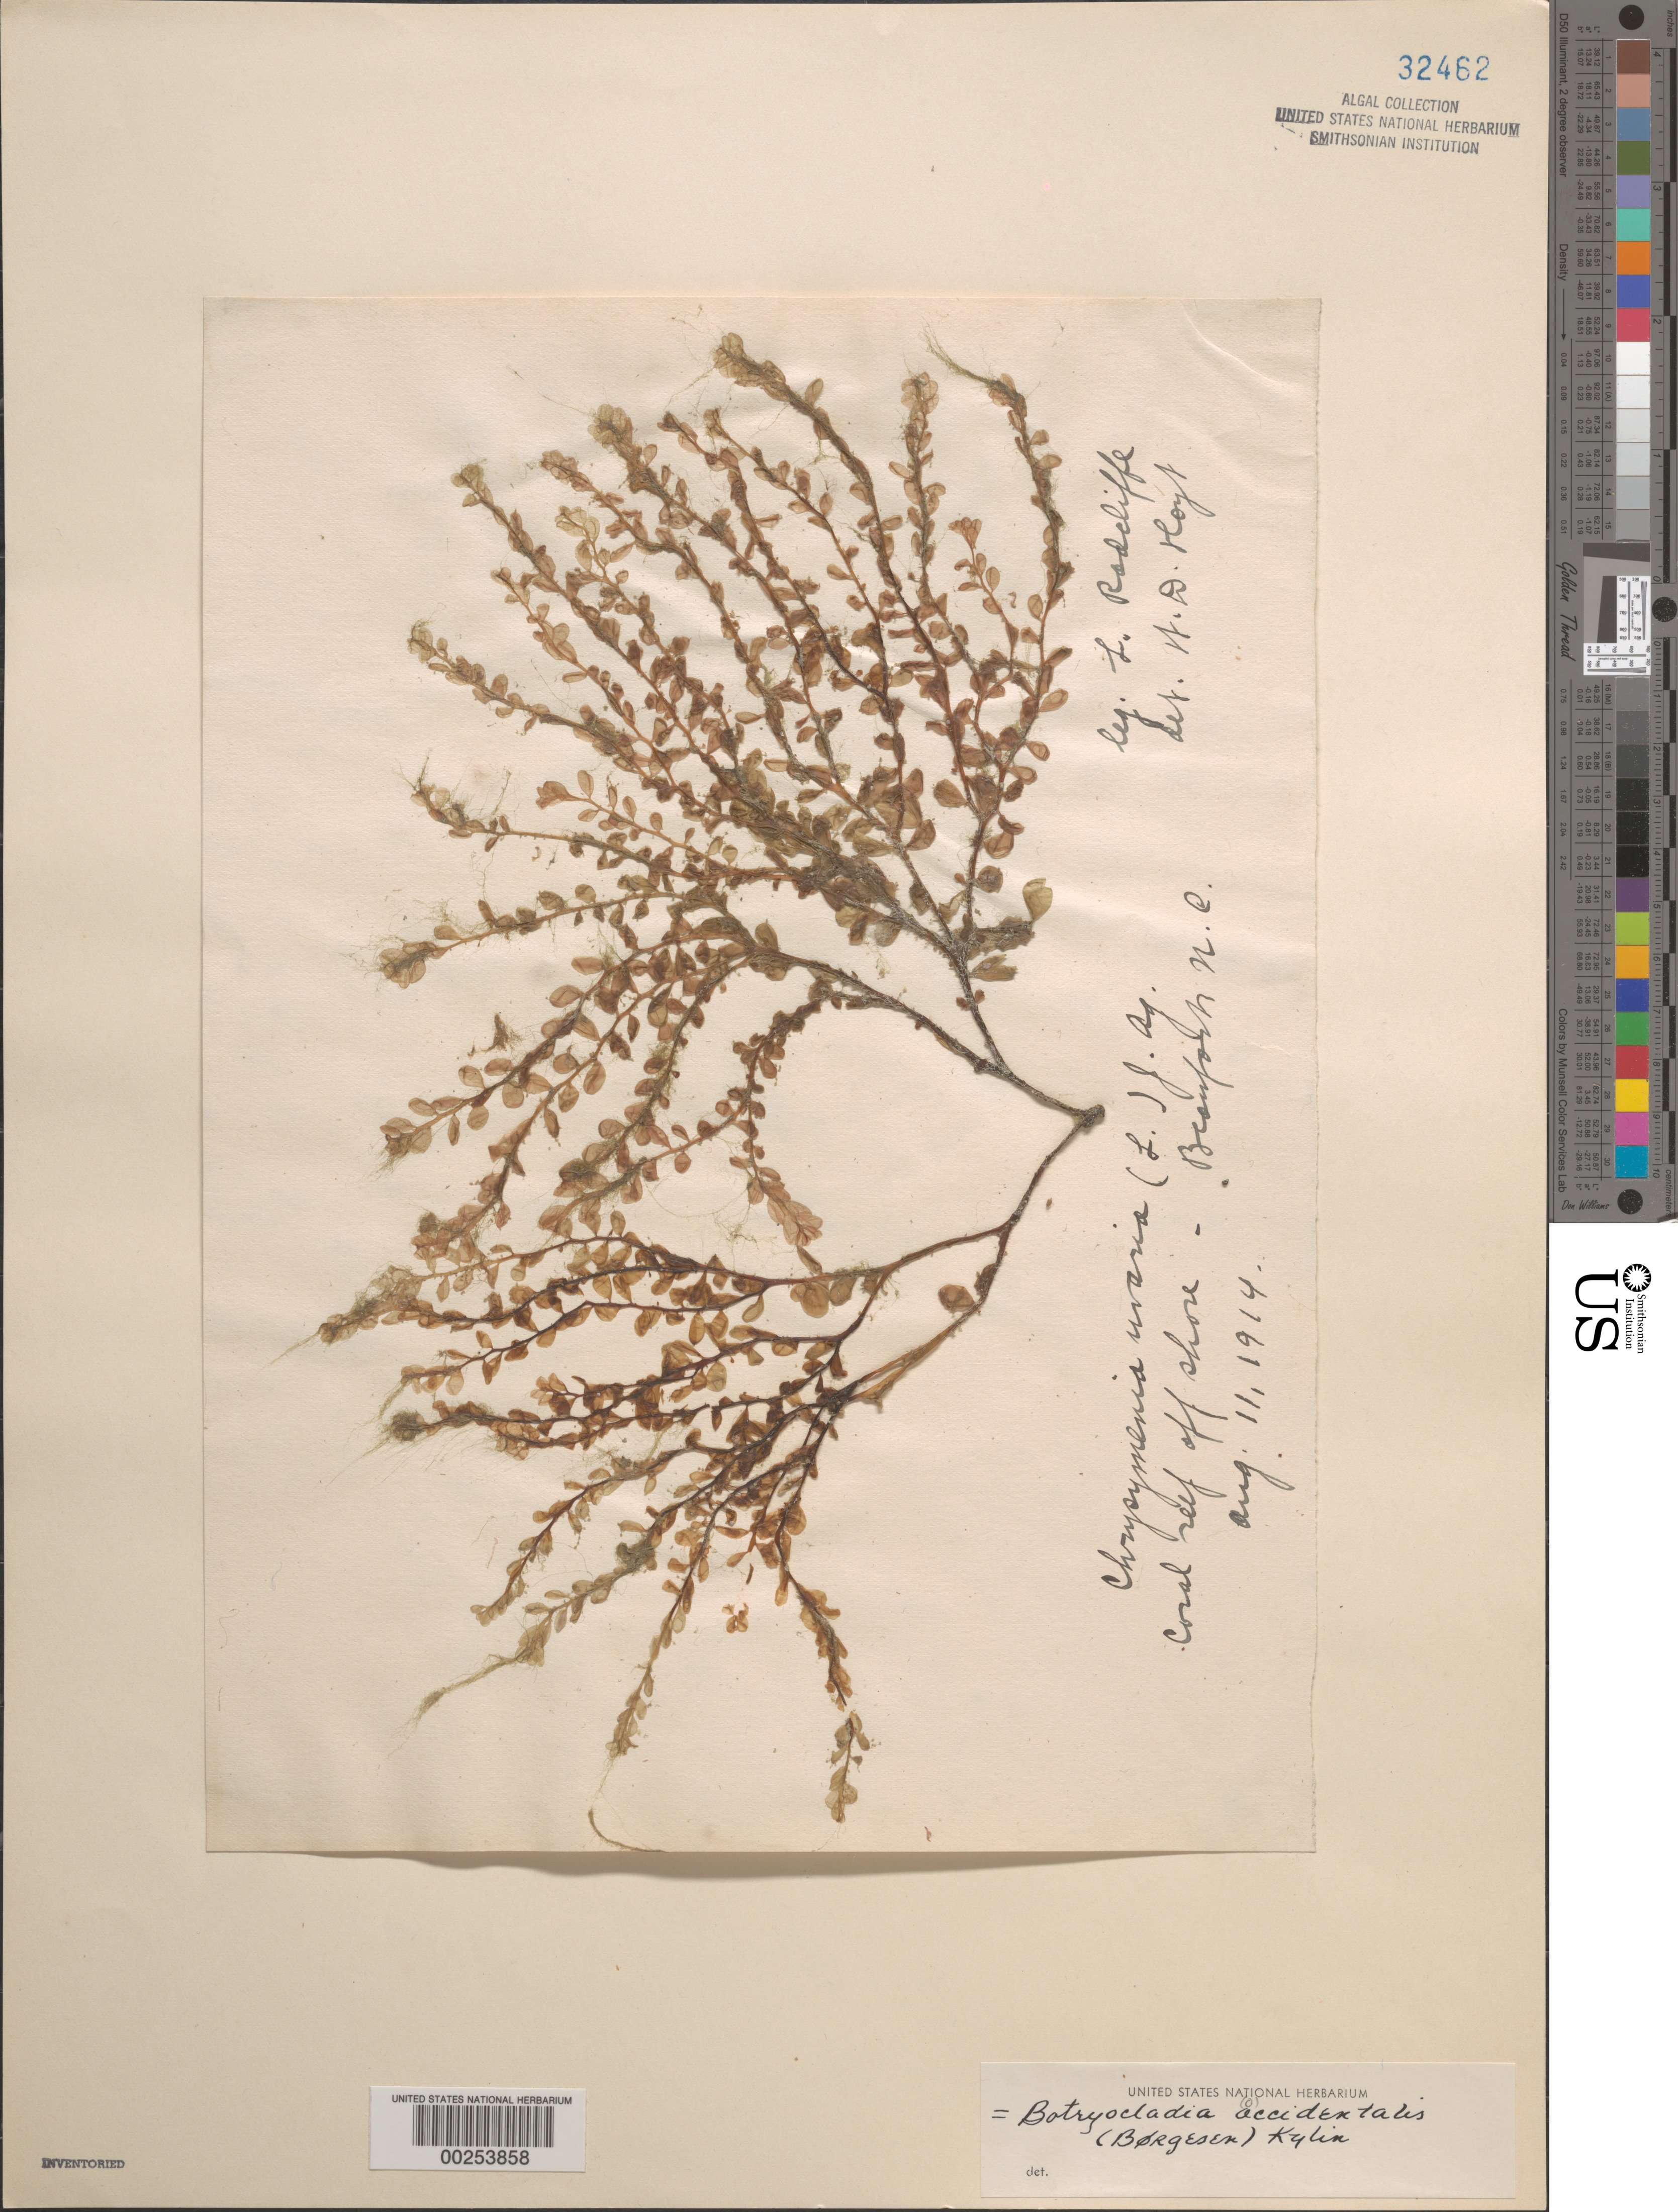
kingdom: Plantae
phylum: Rhodophyta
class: Florideophyceae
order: Rhodymeniales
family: Rhodymeniaceae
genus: Botryocladia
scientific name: Botryocladia occidentalis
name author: (Børgesen) Kylin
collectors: L. Radcliffe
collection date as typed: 11 Aug 1914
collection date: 1914-08-11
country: United States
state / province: North Carolina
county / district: Carteret County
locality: Coral reef off Beaufort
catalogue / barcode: US 32462